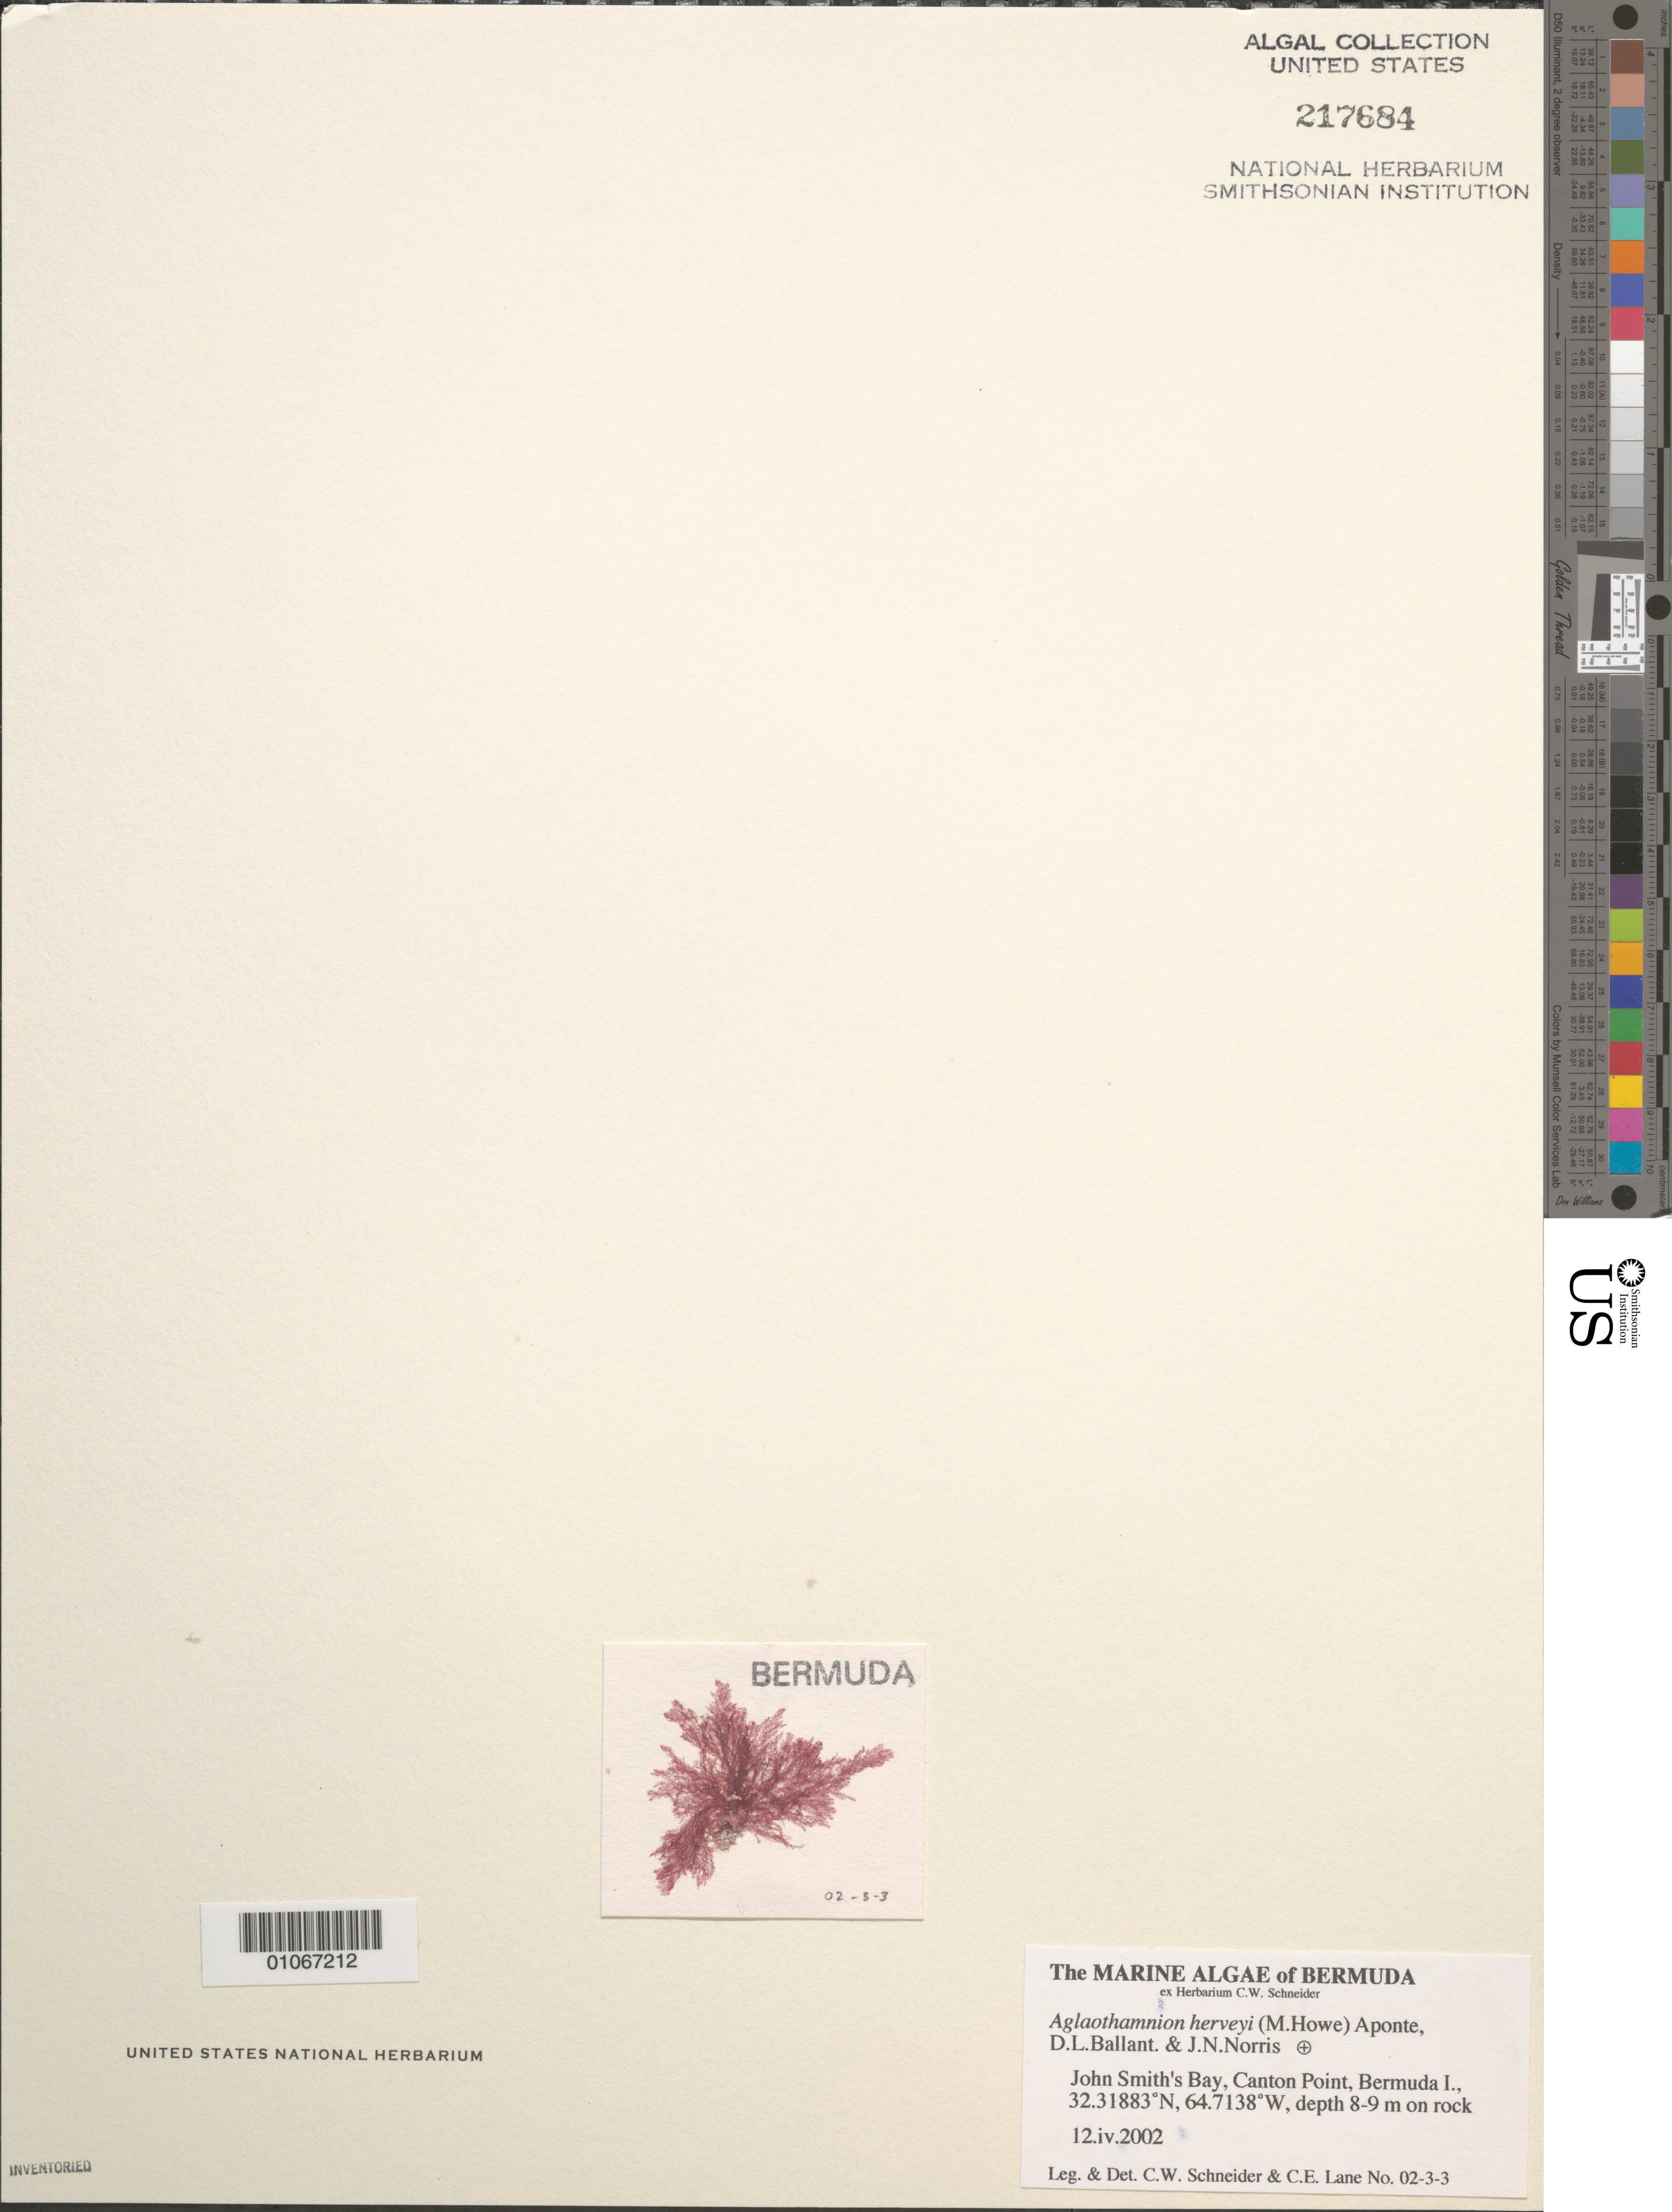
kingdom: Plantae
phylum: Rhodophyta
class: Florideophyceae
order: Ceramiales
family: Callithamniaceae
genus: Aglaothamnion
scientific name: Aglaothamnion herveyi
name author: (M. Howe) N.E.Aponte et al.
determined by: Schneider, C. W.; Lane, C. E.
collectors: C. W. Schneider & C. E. Lane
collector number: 02-3-3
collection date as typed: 12 Apr 2002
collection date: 2002-04-12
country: Bermuda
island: Bermuda Island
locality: John Smith's Bay, Canton Point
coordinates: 32.31883 N, 64.7138'W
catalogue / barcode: US 217684